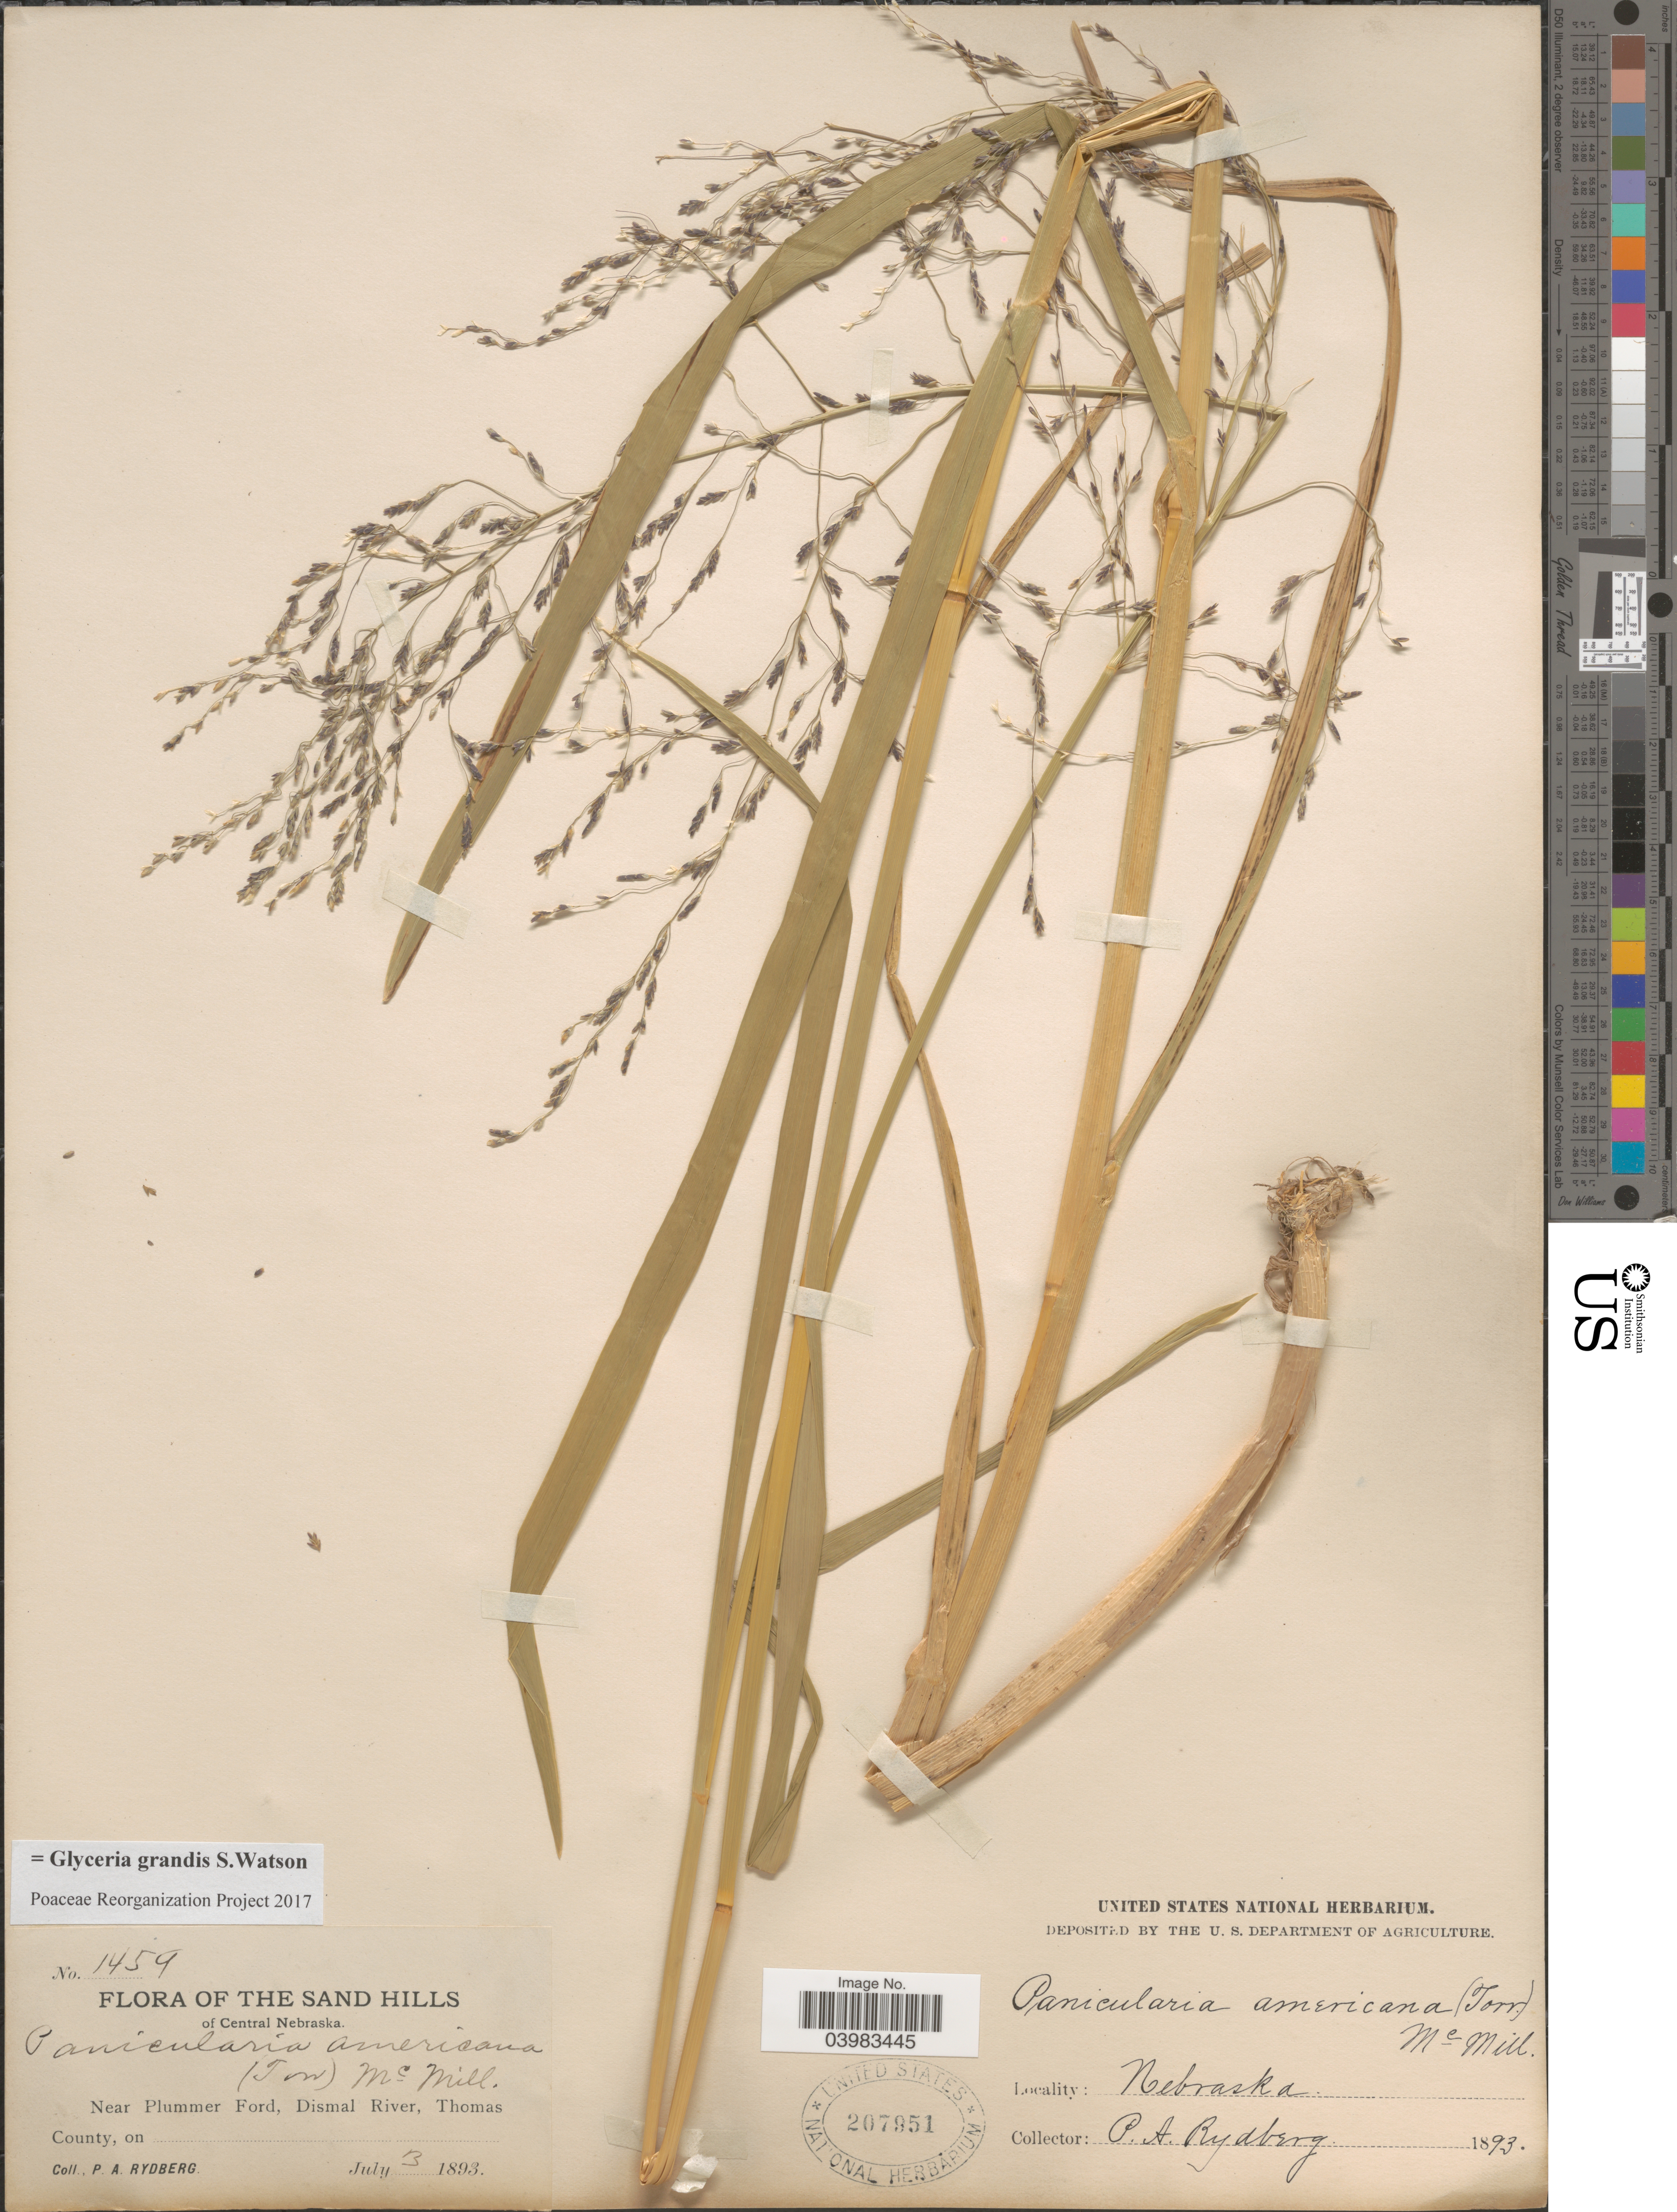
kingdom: Plantae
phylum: Tracheophyta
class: Liliopsida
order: Poales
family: Poaceae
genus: Glyceria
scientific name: Glyceria grandis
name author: S. Watson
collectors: P. A. Rydberg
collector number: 1459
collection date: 1893-07-03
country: United States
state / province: Nebraska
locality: The Sand Hills of Central Nebraska. Near Plummer Ford, Dismal River, Thomas County.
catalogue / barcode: US 207951